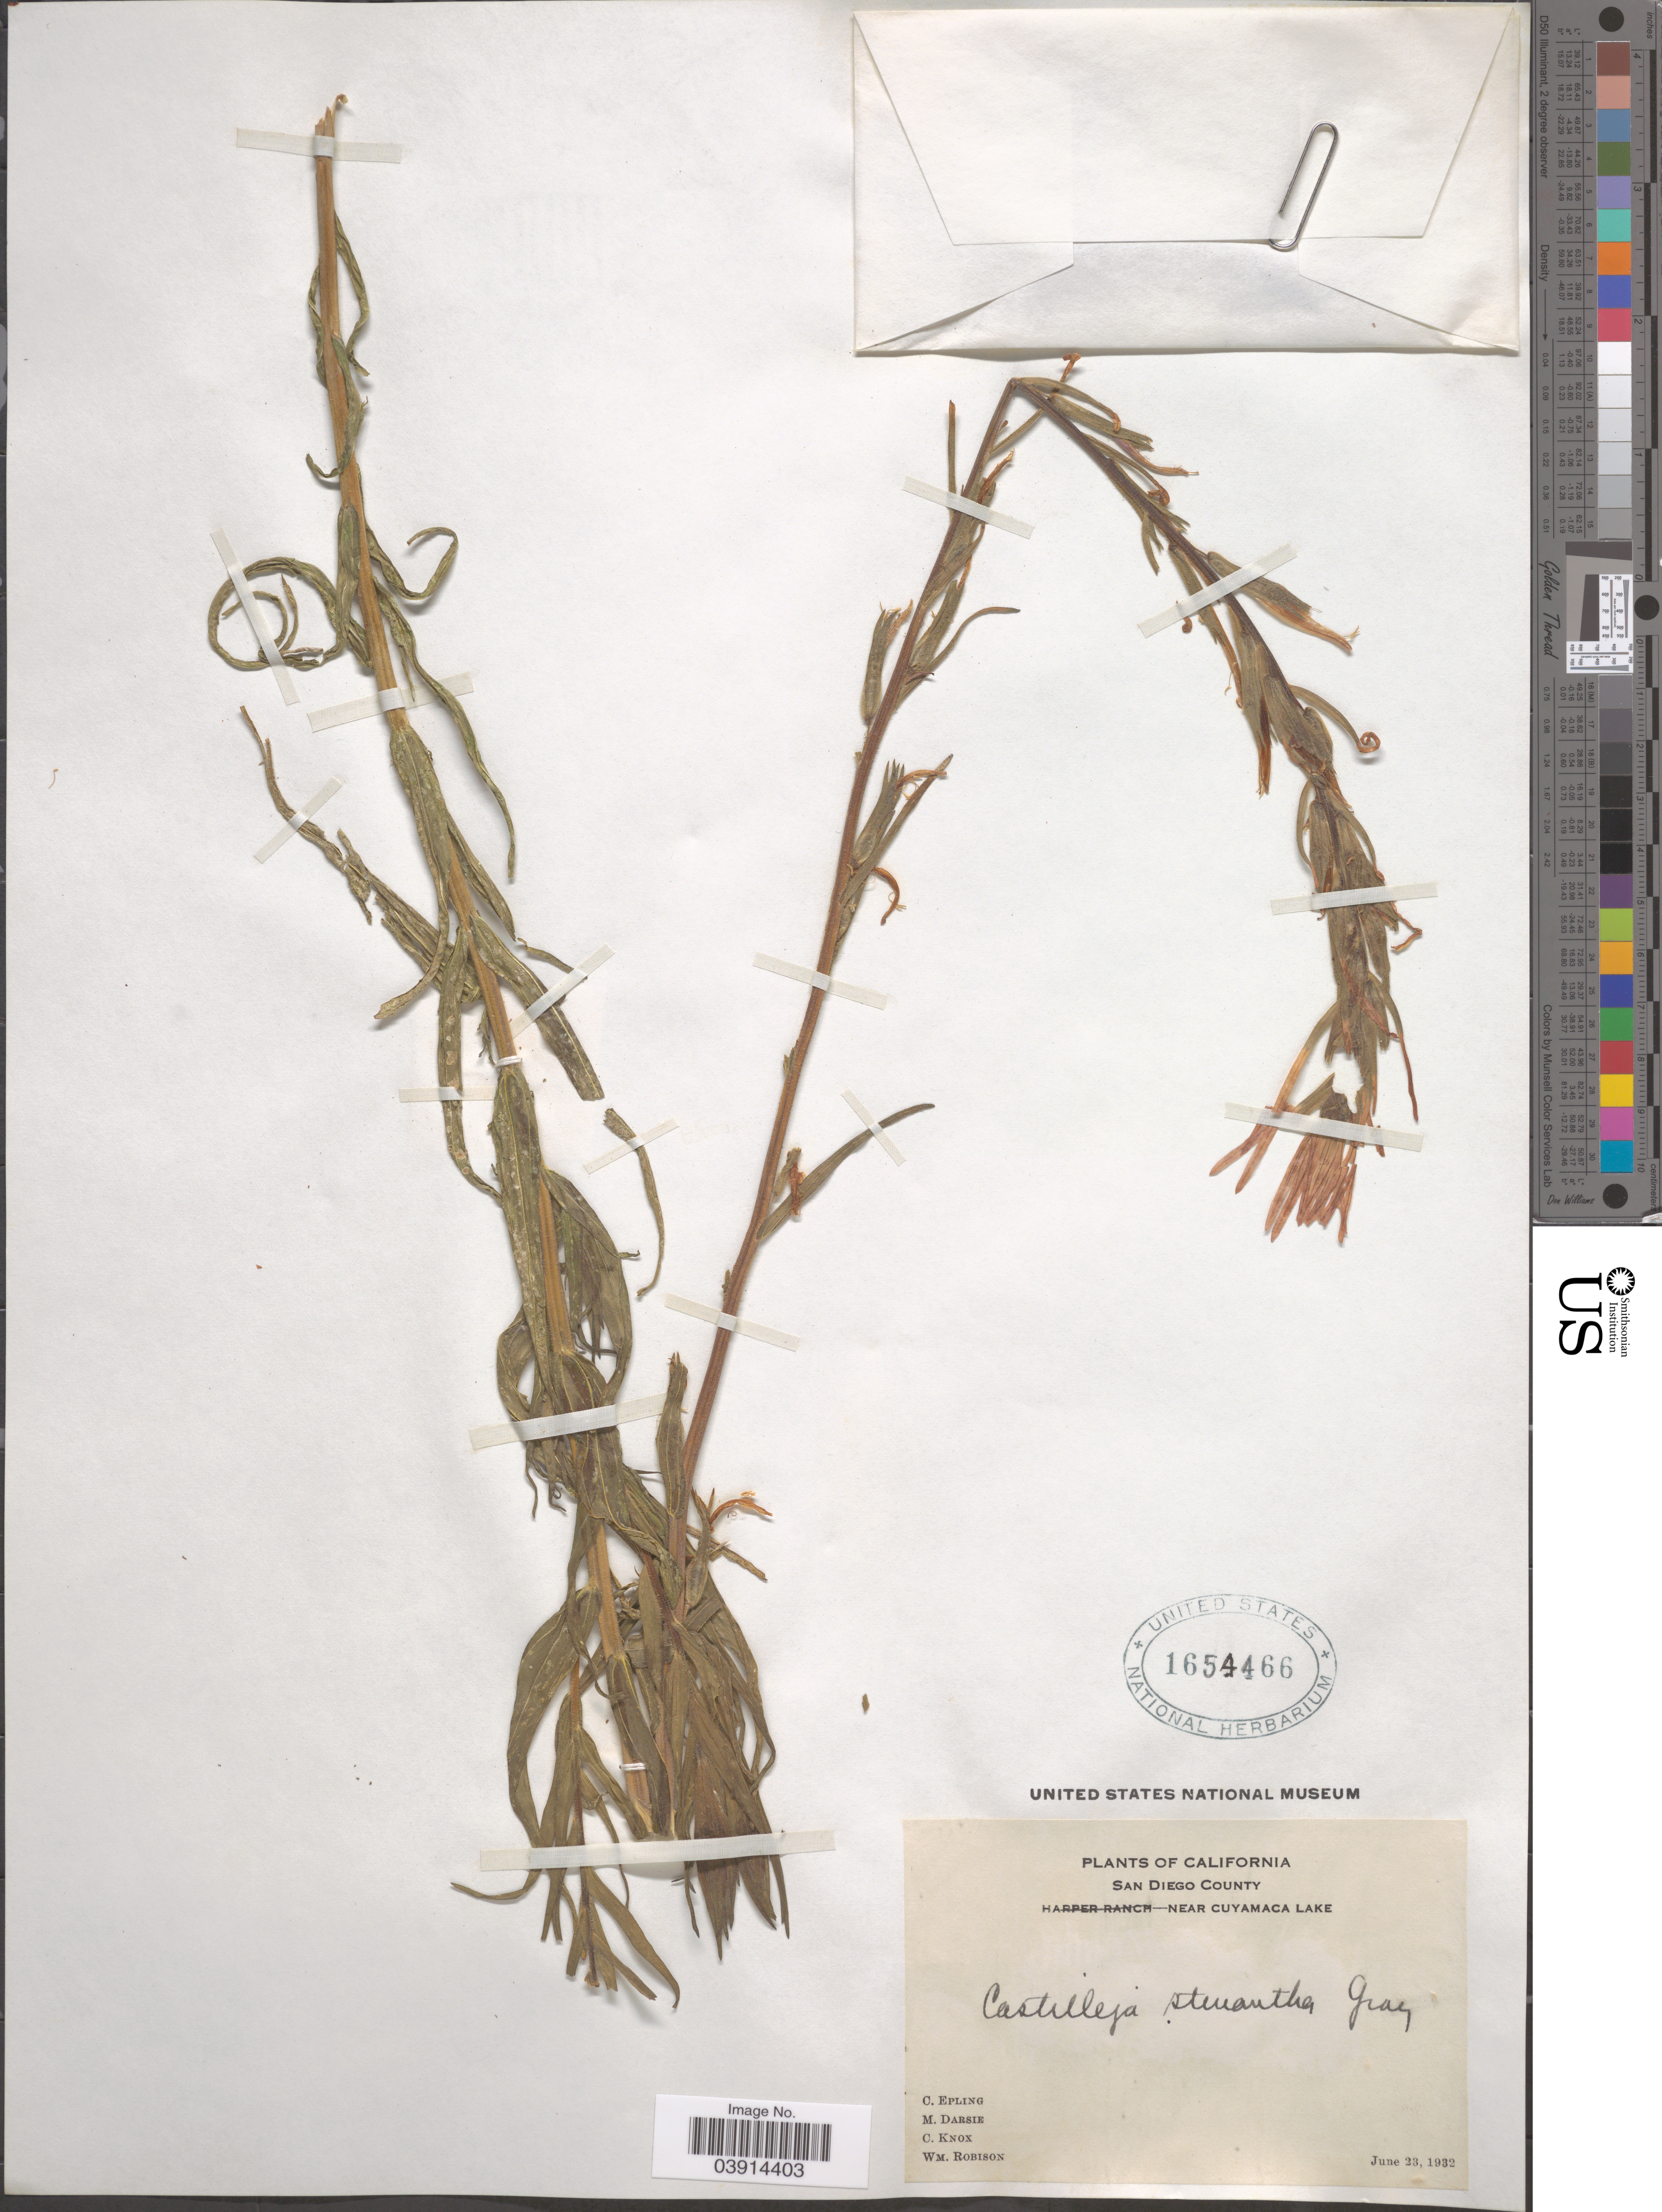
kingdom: Plantae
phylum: Tracheophyta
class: Magnoliopsida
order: Lamiales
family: Orobanchaceae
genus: Castilleja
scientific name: Castilleja stenantha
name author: A. Gray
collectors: C. C. Epling, M. Darsie, C. Knox & W. Robison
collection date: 1932-06-23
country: United States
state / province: California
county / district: San Diego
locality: San Diego County. Near Cuyamaca Lake.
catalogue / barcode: US 1654466